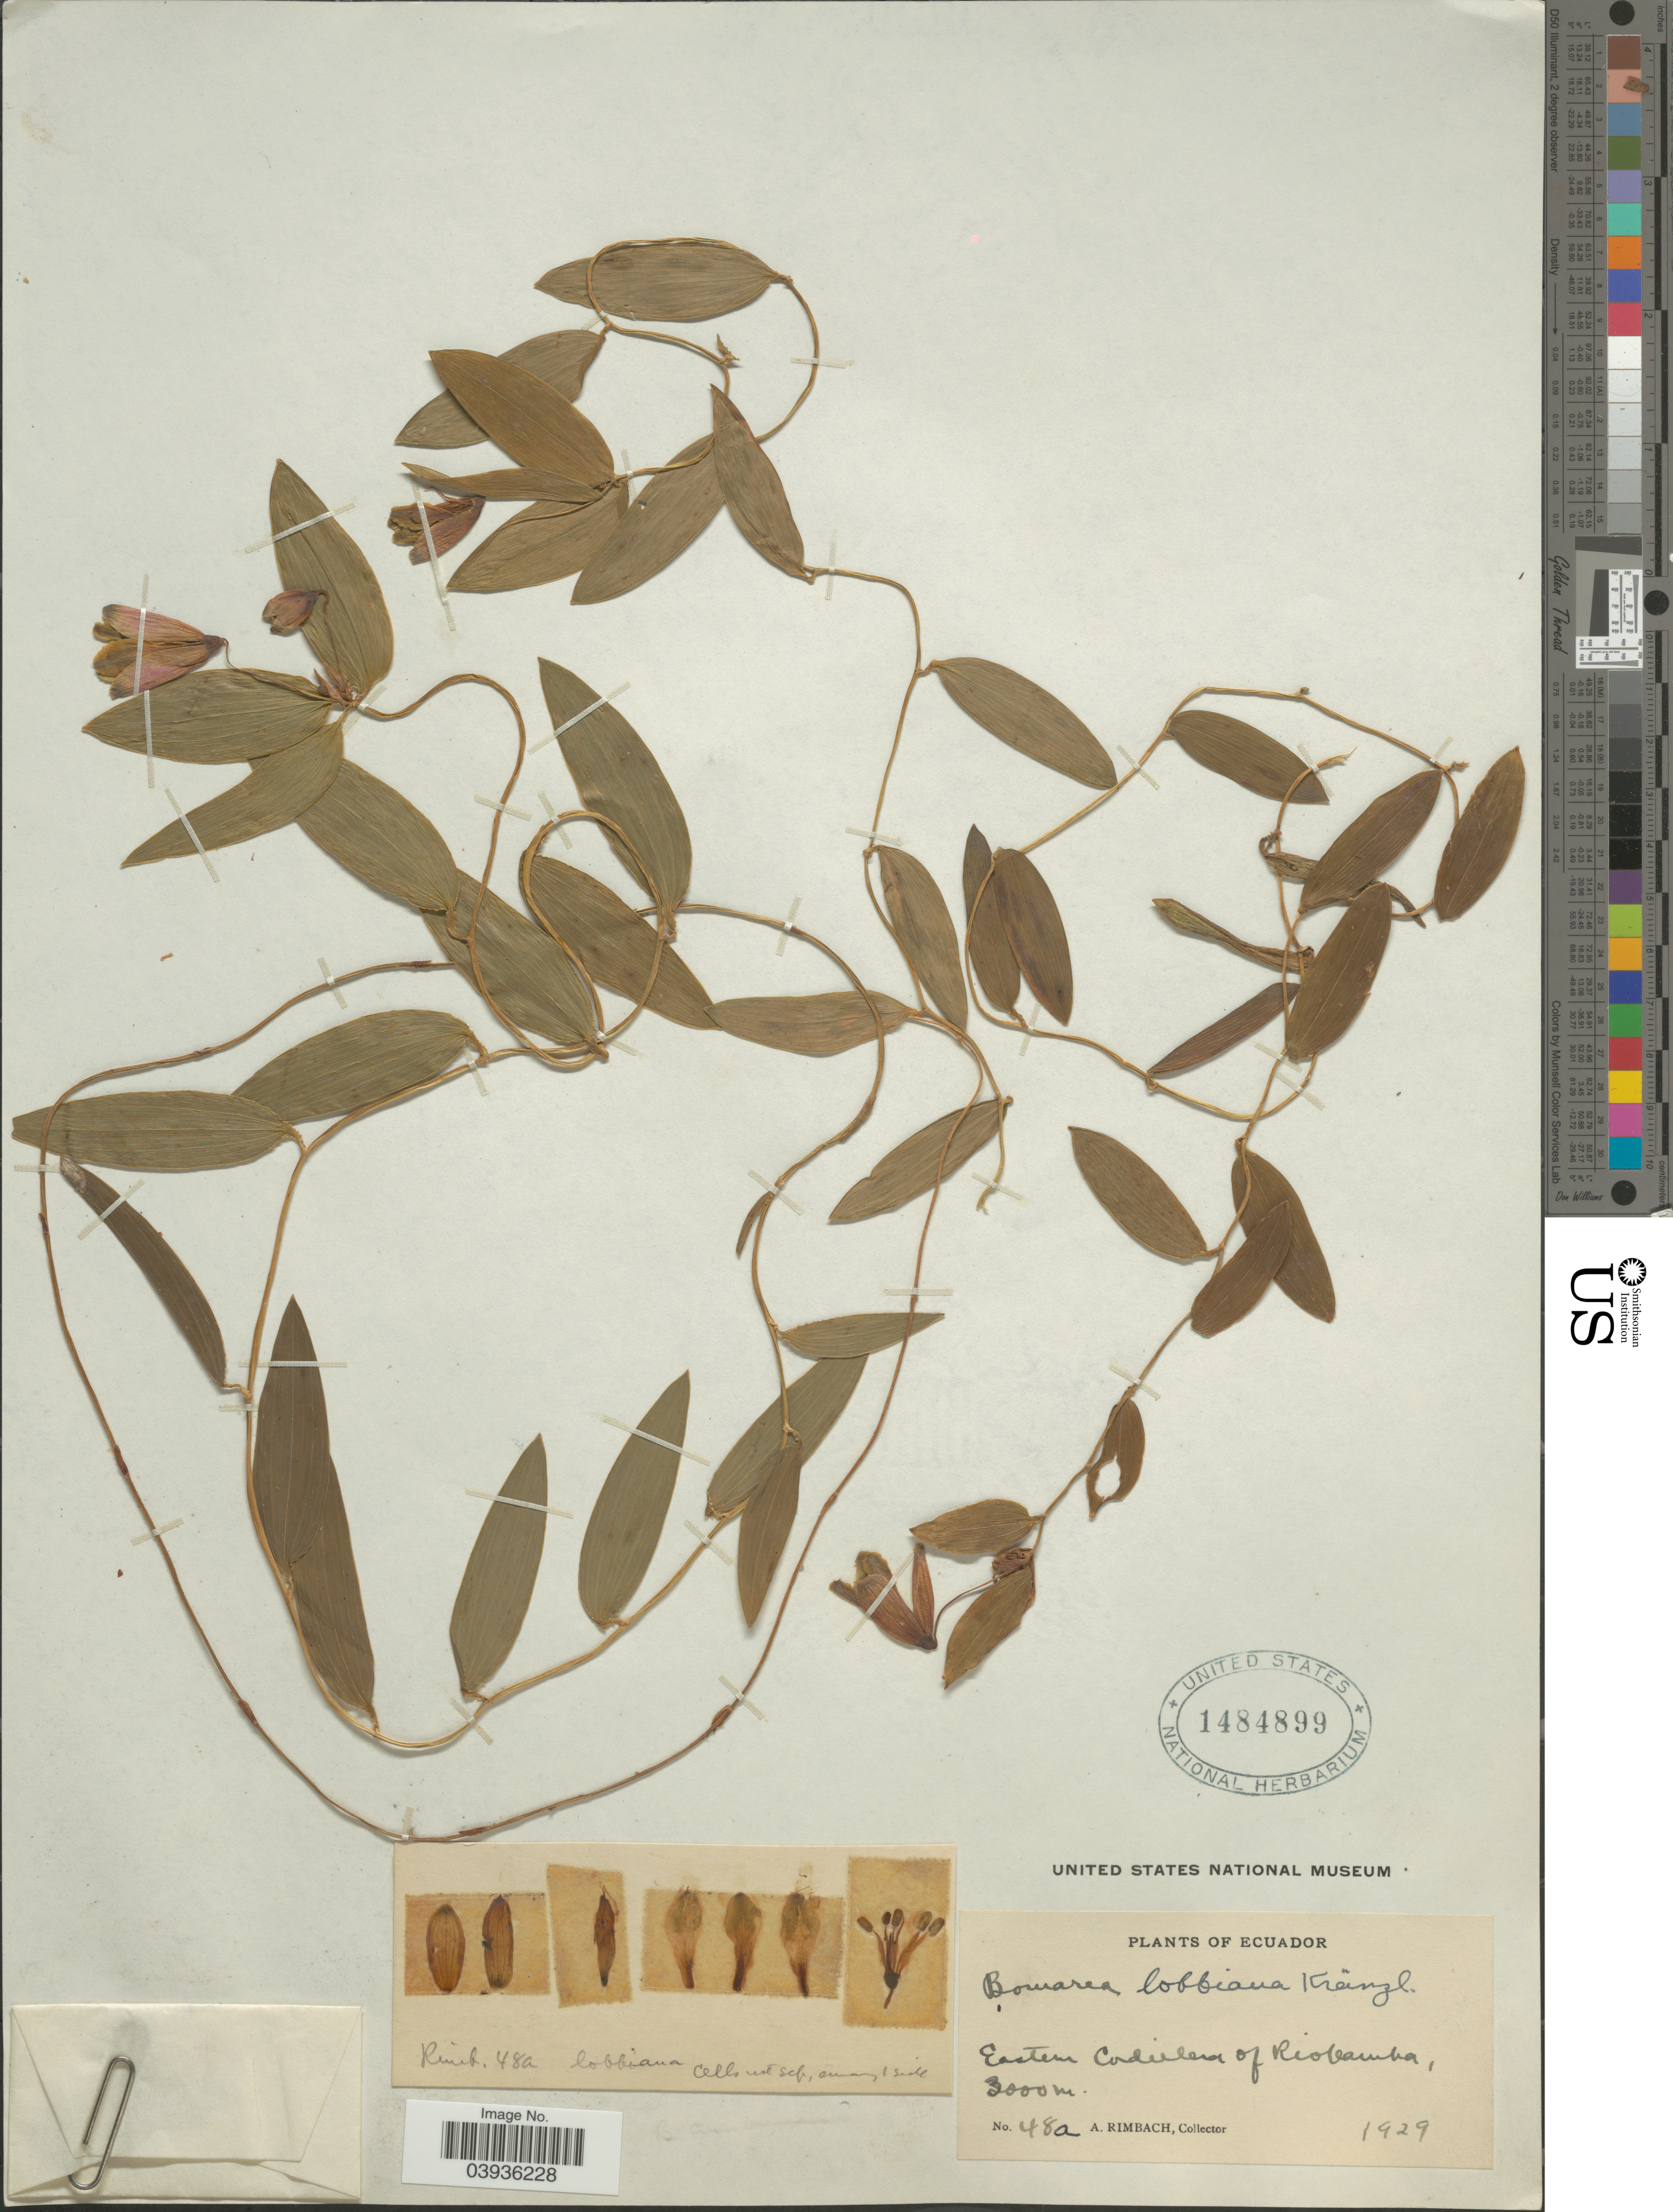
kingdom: Plantae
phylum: Tracheophyta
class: Liliopsida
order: Liliales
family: Alstroemeriaceae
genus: Bomarea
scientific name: Bomarea lobbiana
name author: Kraenzl.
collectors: A. Rimbach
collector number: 48a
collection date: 1929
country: Ecuador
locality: Eastern Cordillera of Riobamba.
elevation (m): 3000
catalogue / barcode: US 1484899